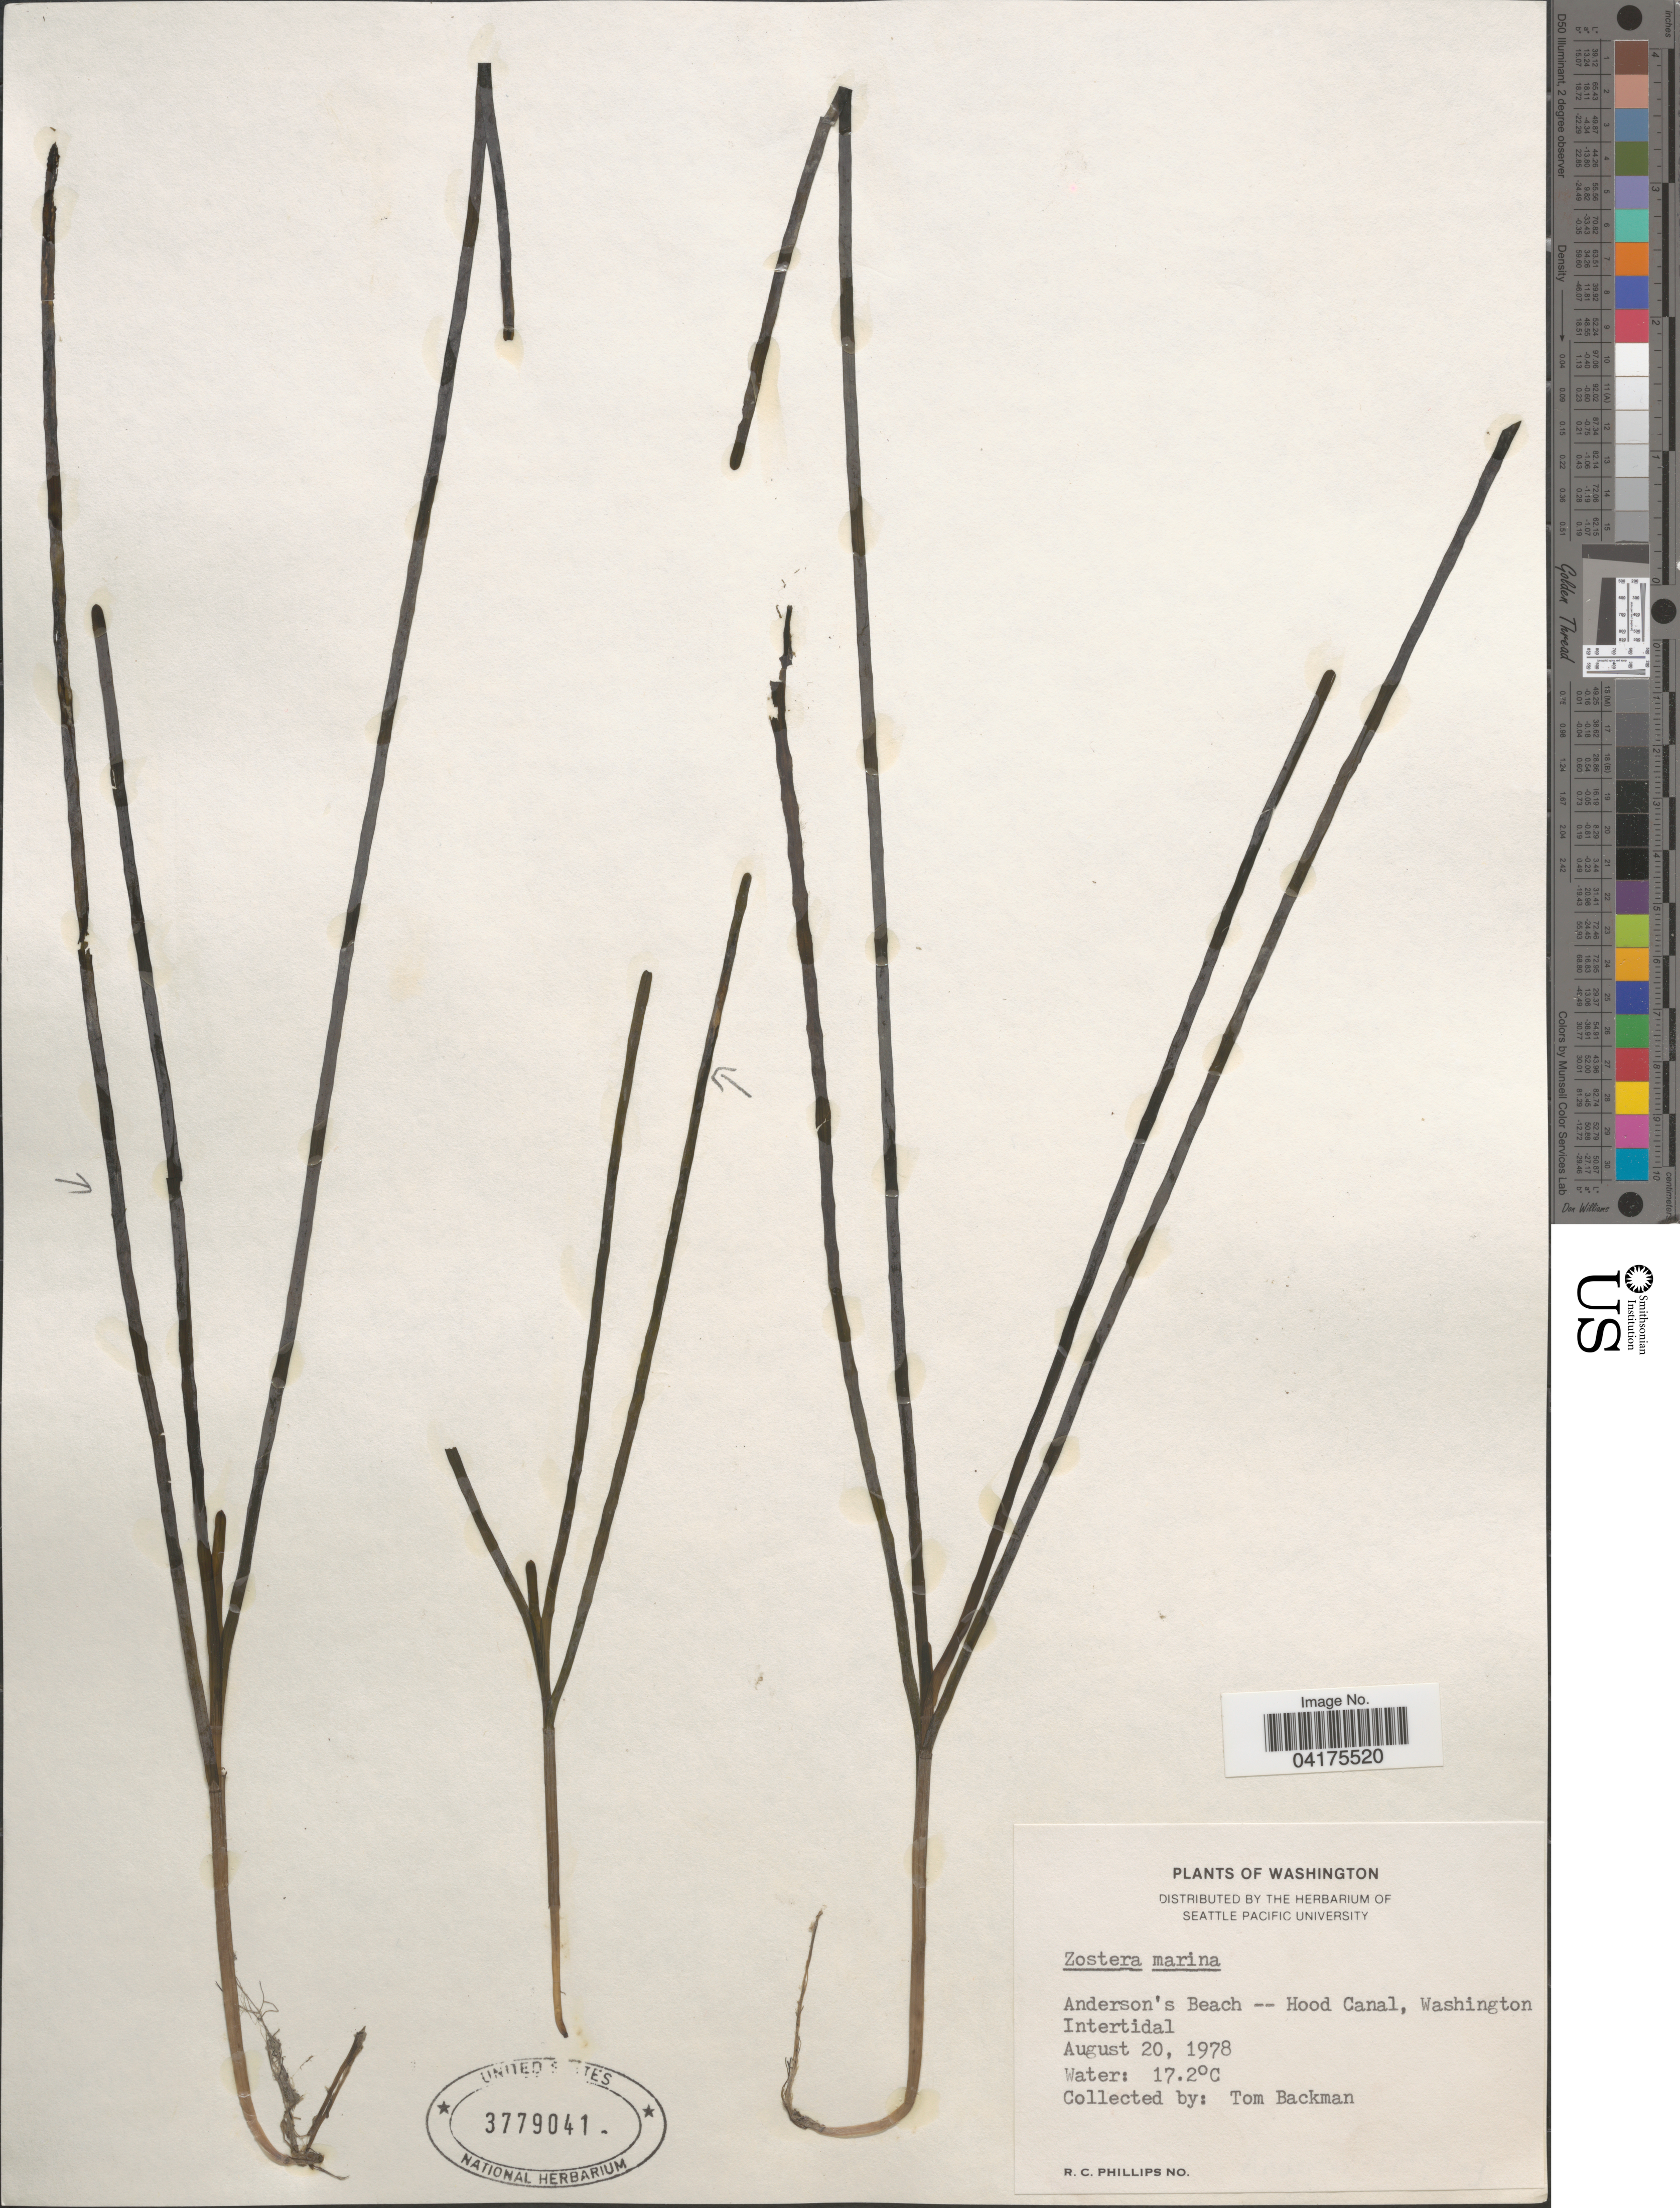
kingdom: Plantae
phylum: Tracheophyta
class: Liliopsida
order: Alismatales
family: Zosteraceae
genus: Zostera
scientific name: Zostera marina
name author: L.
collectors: T. Backman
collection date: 1978-08-20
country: United States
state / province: Washington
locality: Anderson's Beach -- Hood Canal.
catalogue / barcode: US 3779041